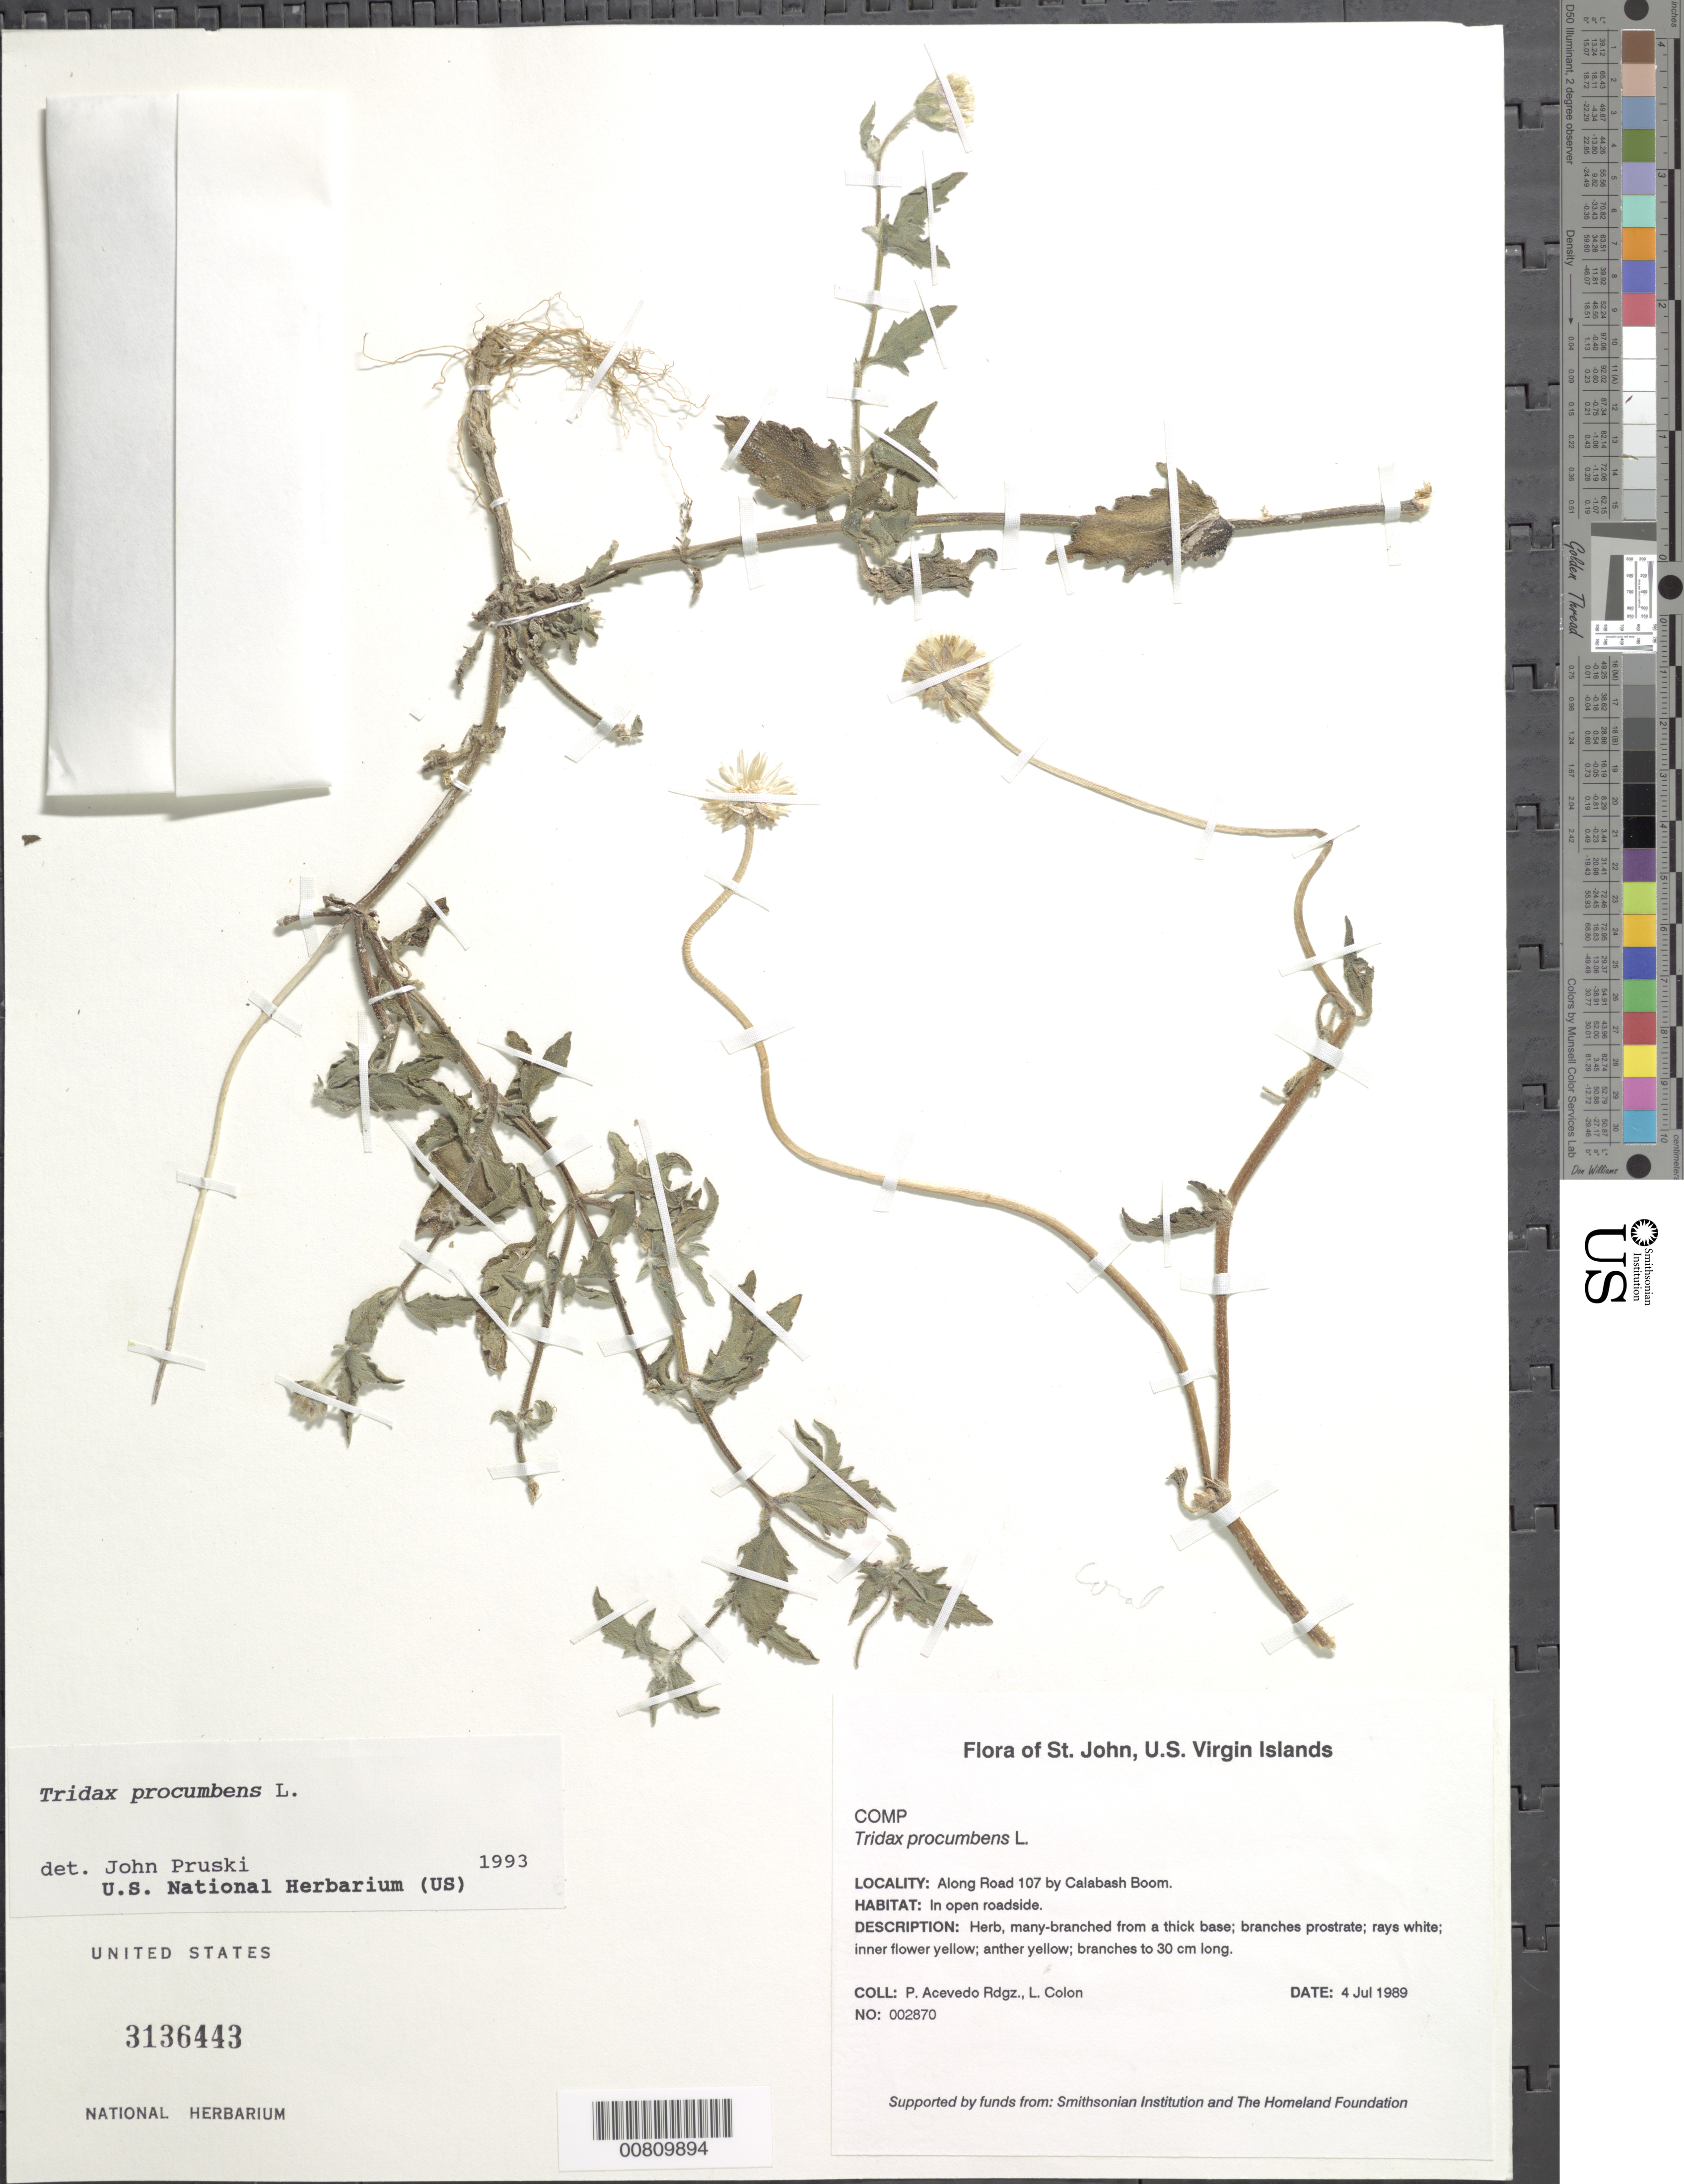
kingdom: Plantae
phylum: Tracheophyta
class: Magnoliopsida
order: Asterales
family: Asteraceae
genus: Tridax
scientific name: Tridax procumbens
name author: L.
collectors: P. Acevedo-Rodr. & L. Colon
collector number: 2870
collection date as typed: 04 Jul 1989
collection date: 1989-07-04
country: U.S. Virgin Islands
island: St. John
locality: Coral Bay Quarter; along Road 107 by Calabash Boom.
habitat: In open roadside.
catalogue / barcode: US 3136443